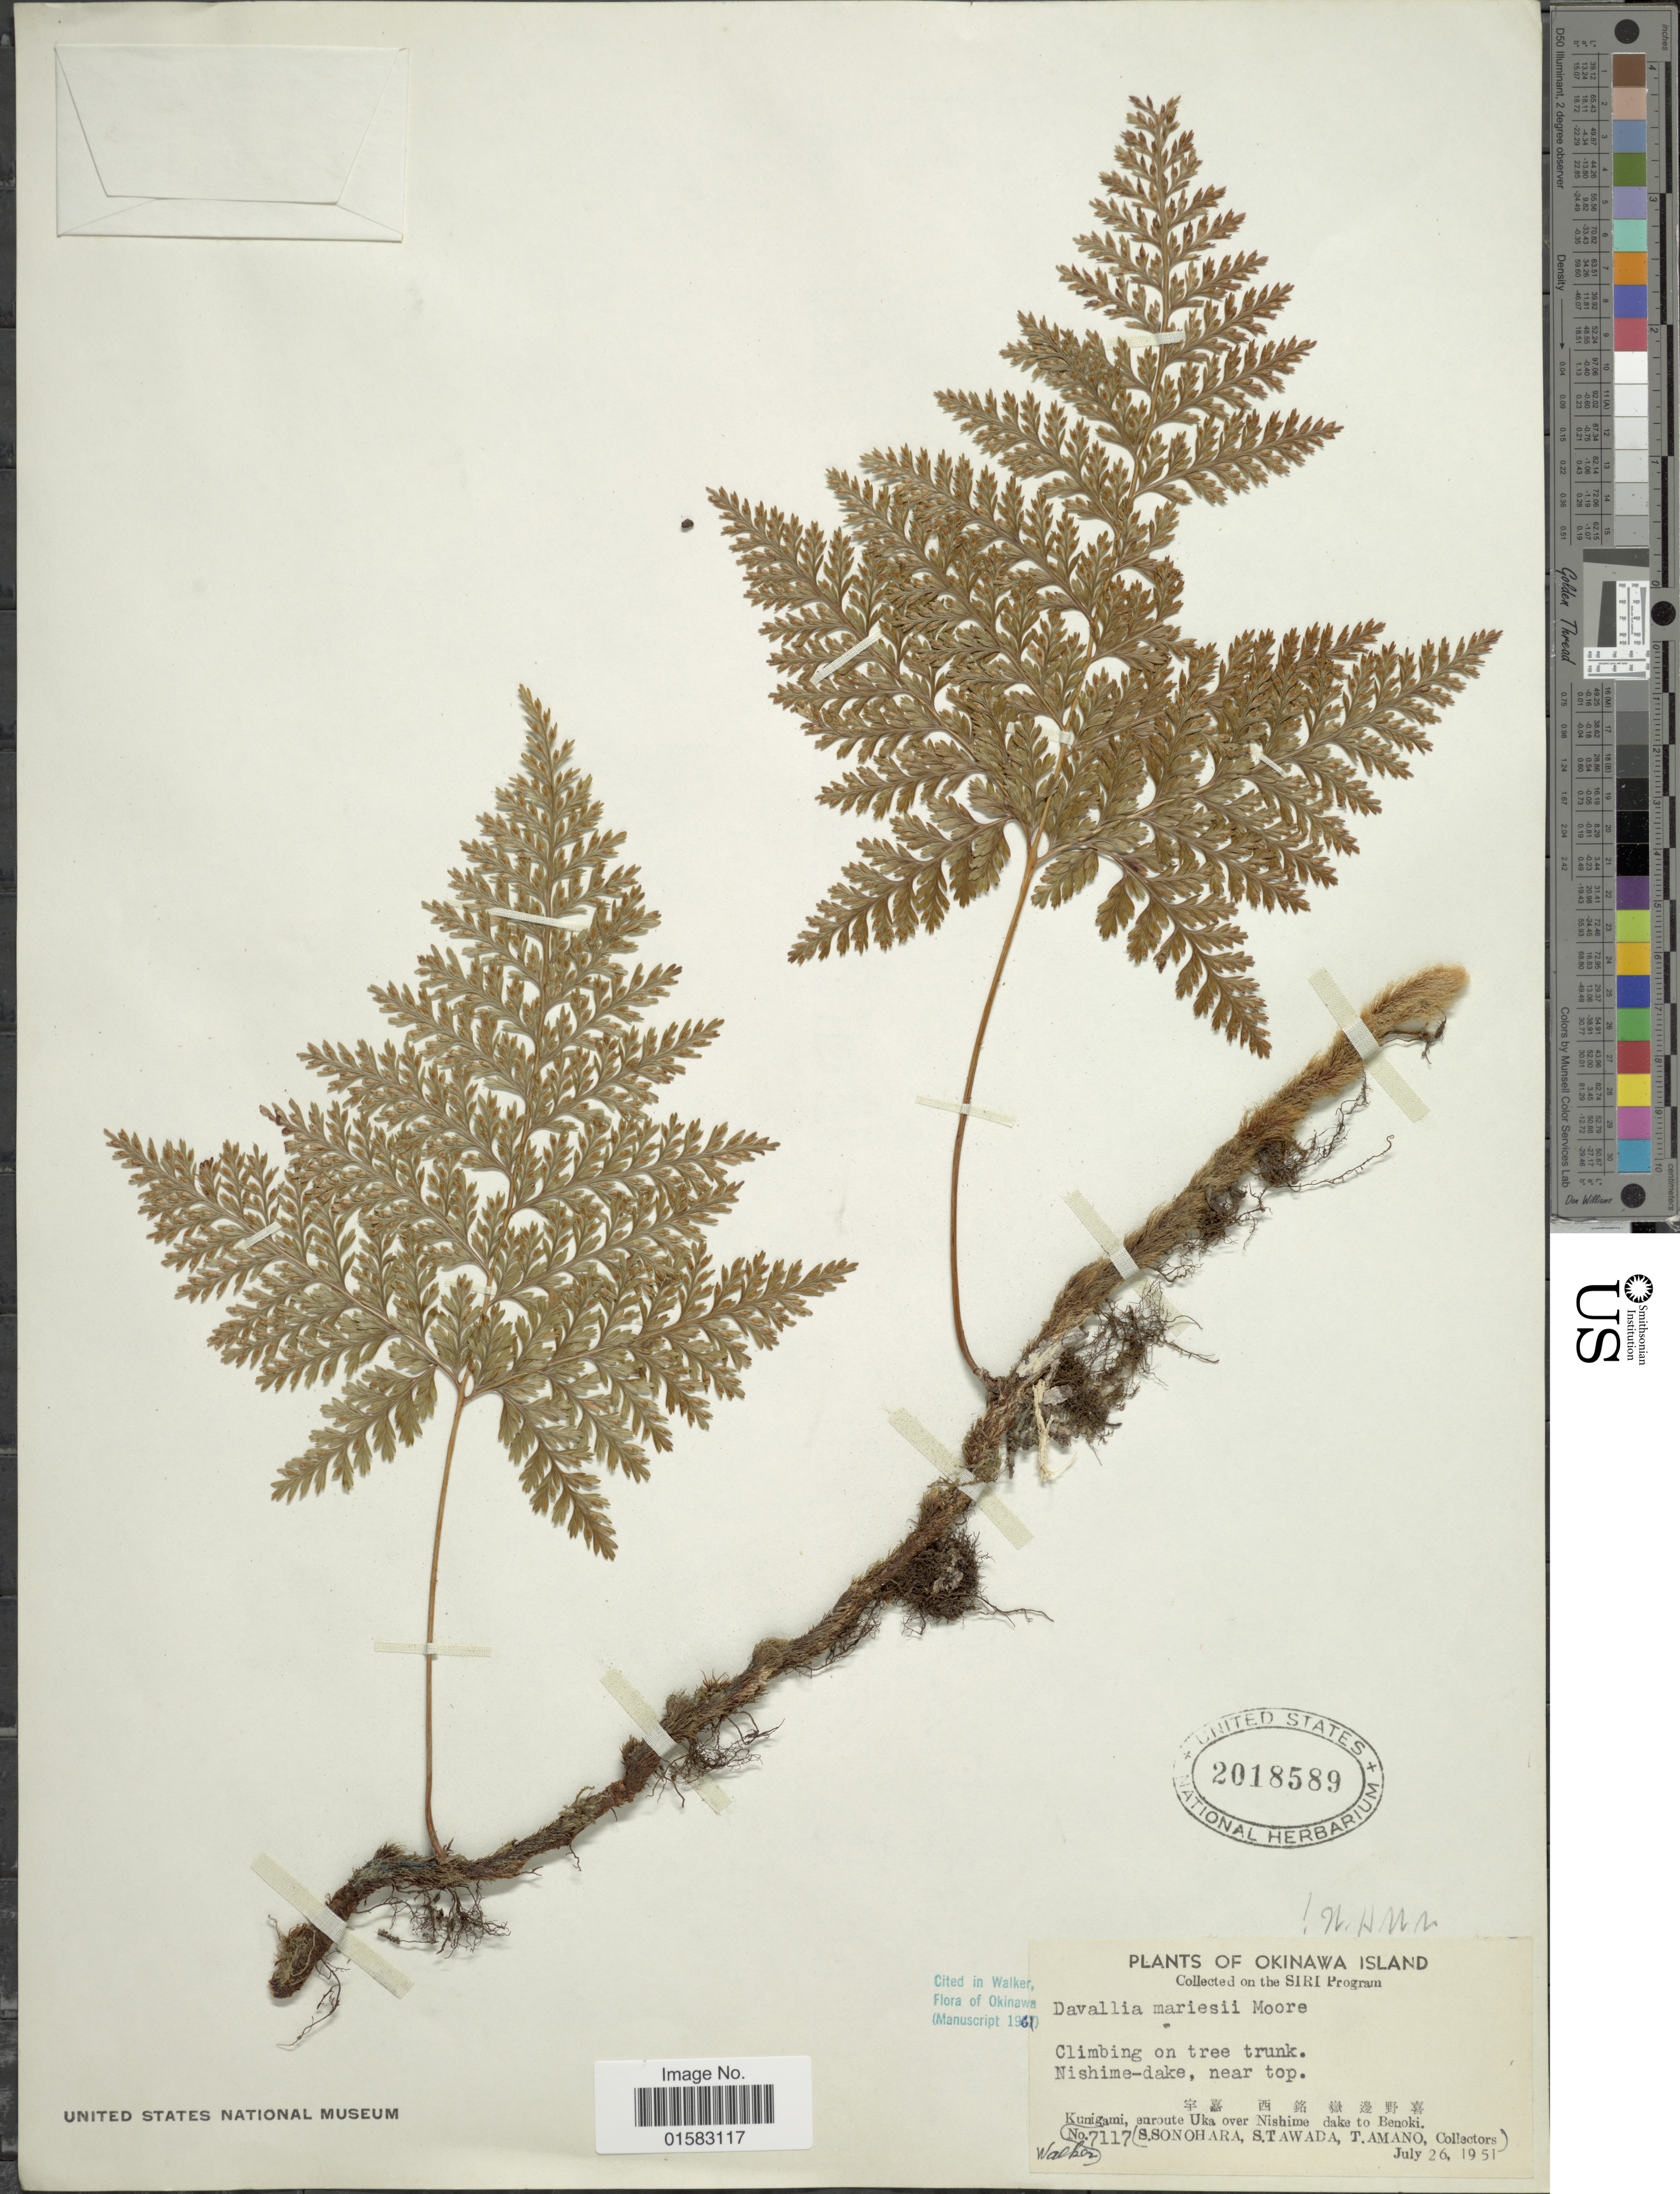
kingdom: Plantae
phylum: Tracheophyta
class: Polypodiopsida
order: Polypodiales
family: Davalliaceae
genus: Davallia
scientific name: Davallia trichomanoides var. trichomanoides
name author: Blume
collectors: S. Sonohara, S. Tawada & T. Amano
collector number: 7117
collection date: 1951-07-26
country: Japan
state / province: Okinawa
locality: Nishime-dake, near top, Kunigami, enroute Uka, over Nishime dake to Benoki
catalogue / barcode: US 2018589